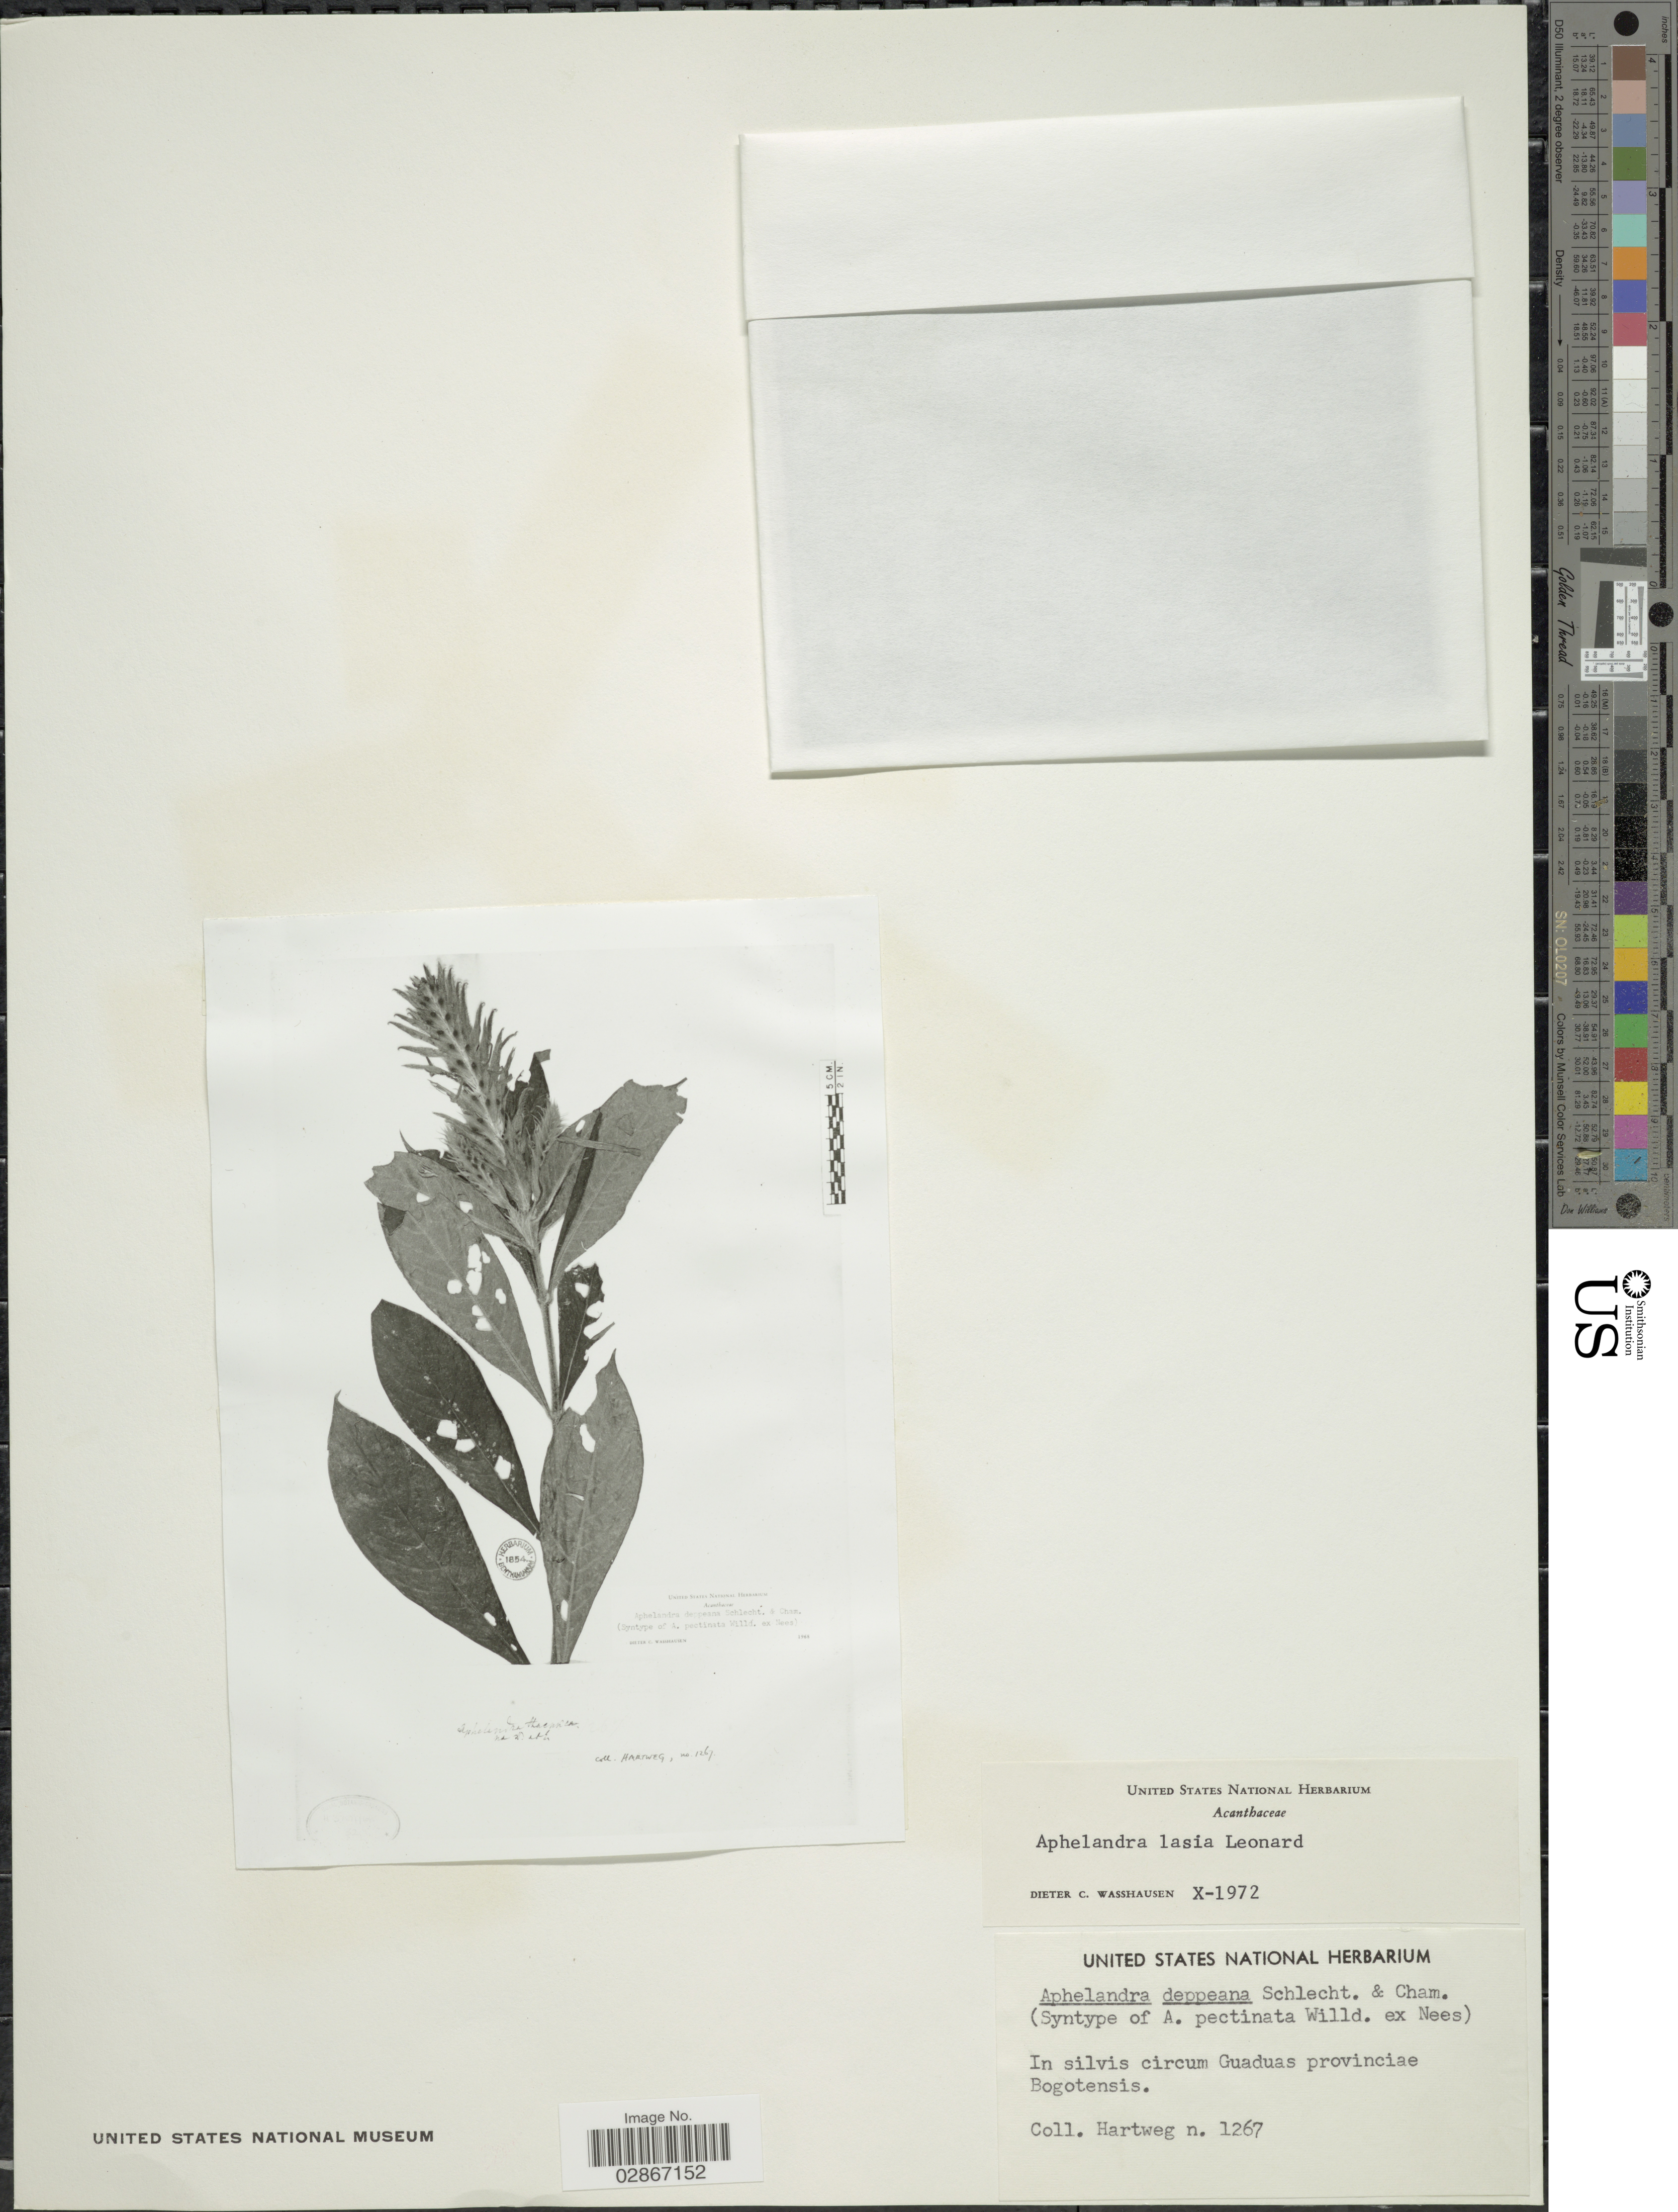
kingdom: Plantae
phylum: Tracheophyta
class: Magnoliopsida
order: Lamiales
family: Acanthaceae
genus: Aphelandra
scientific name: Aphelandra lasia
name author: Leonard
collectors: Hartweg, --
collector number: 1267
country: Colombia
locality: In silvis circum Guaduas provinciae Bogotensis.